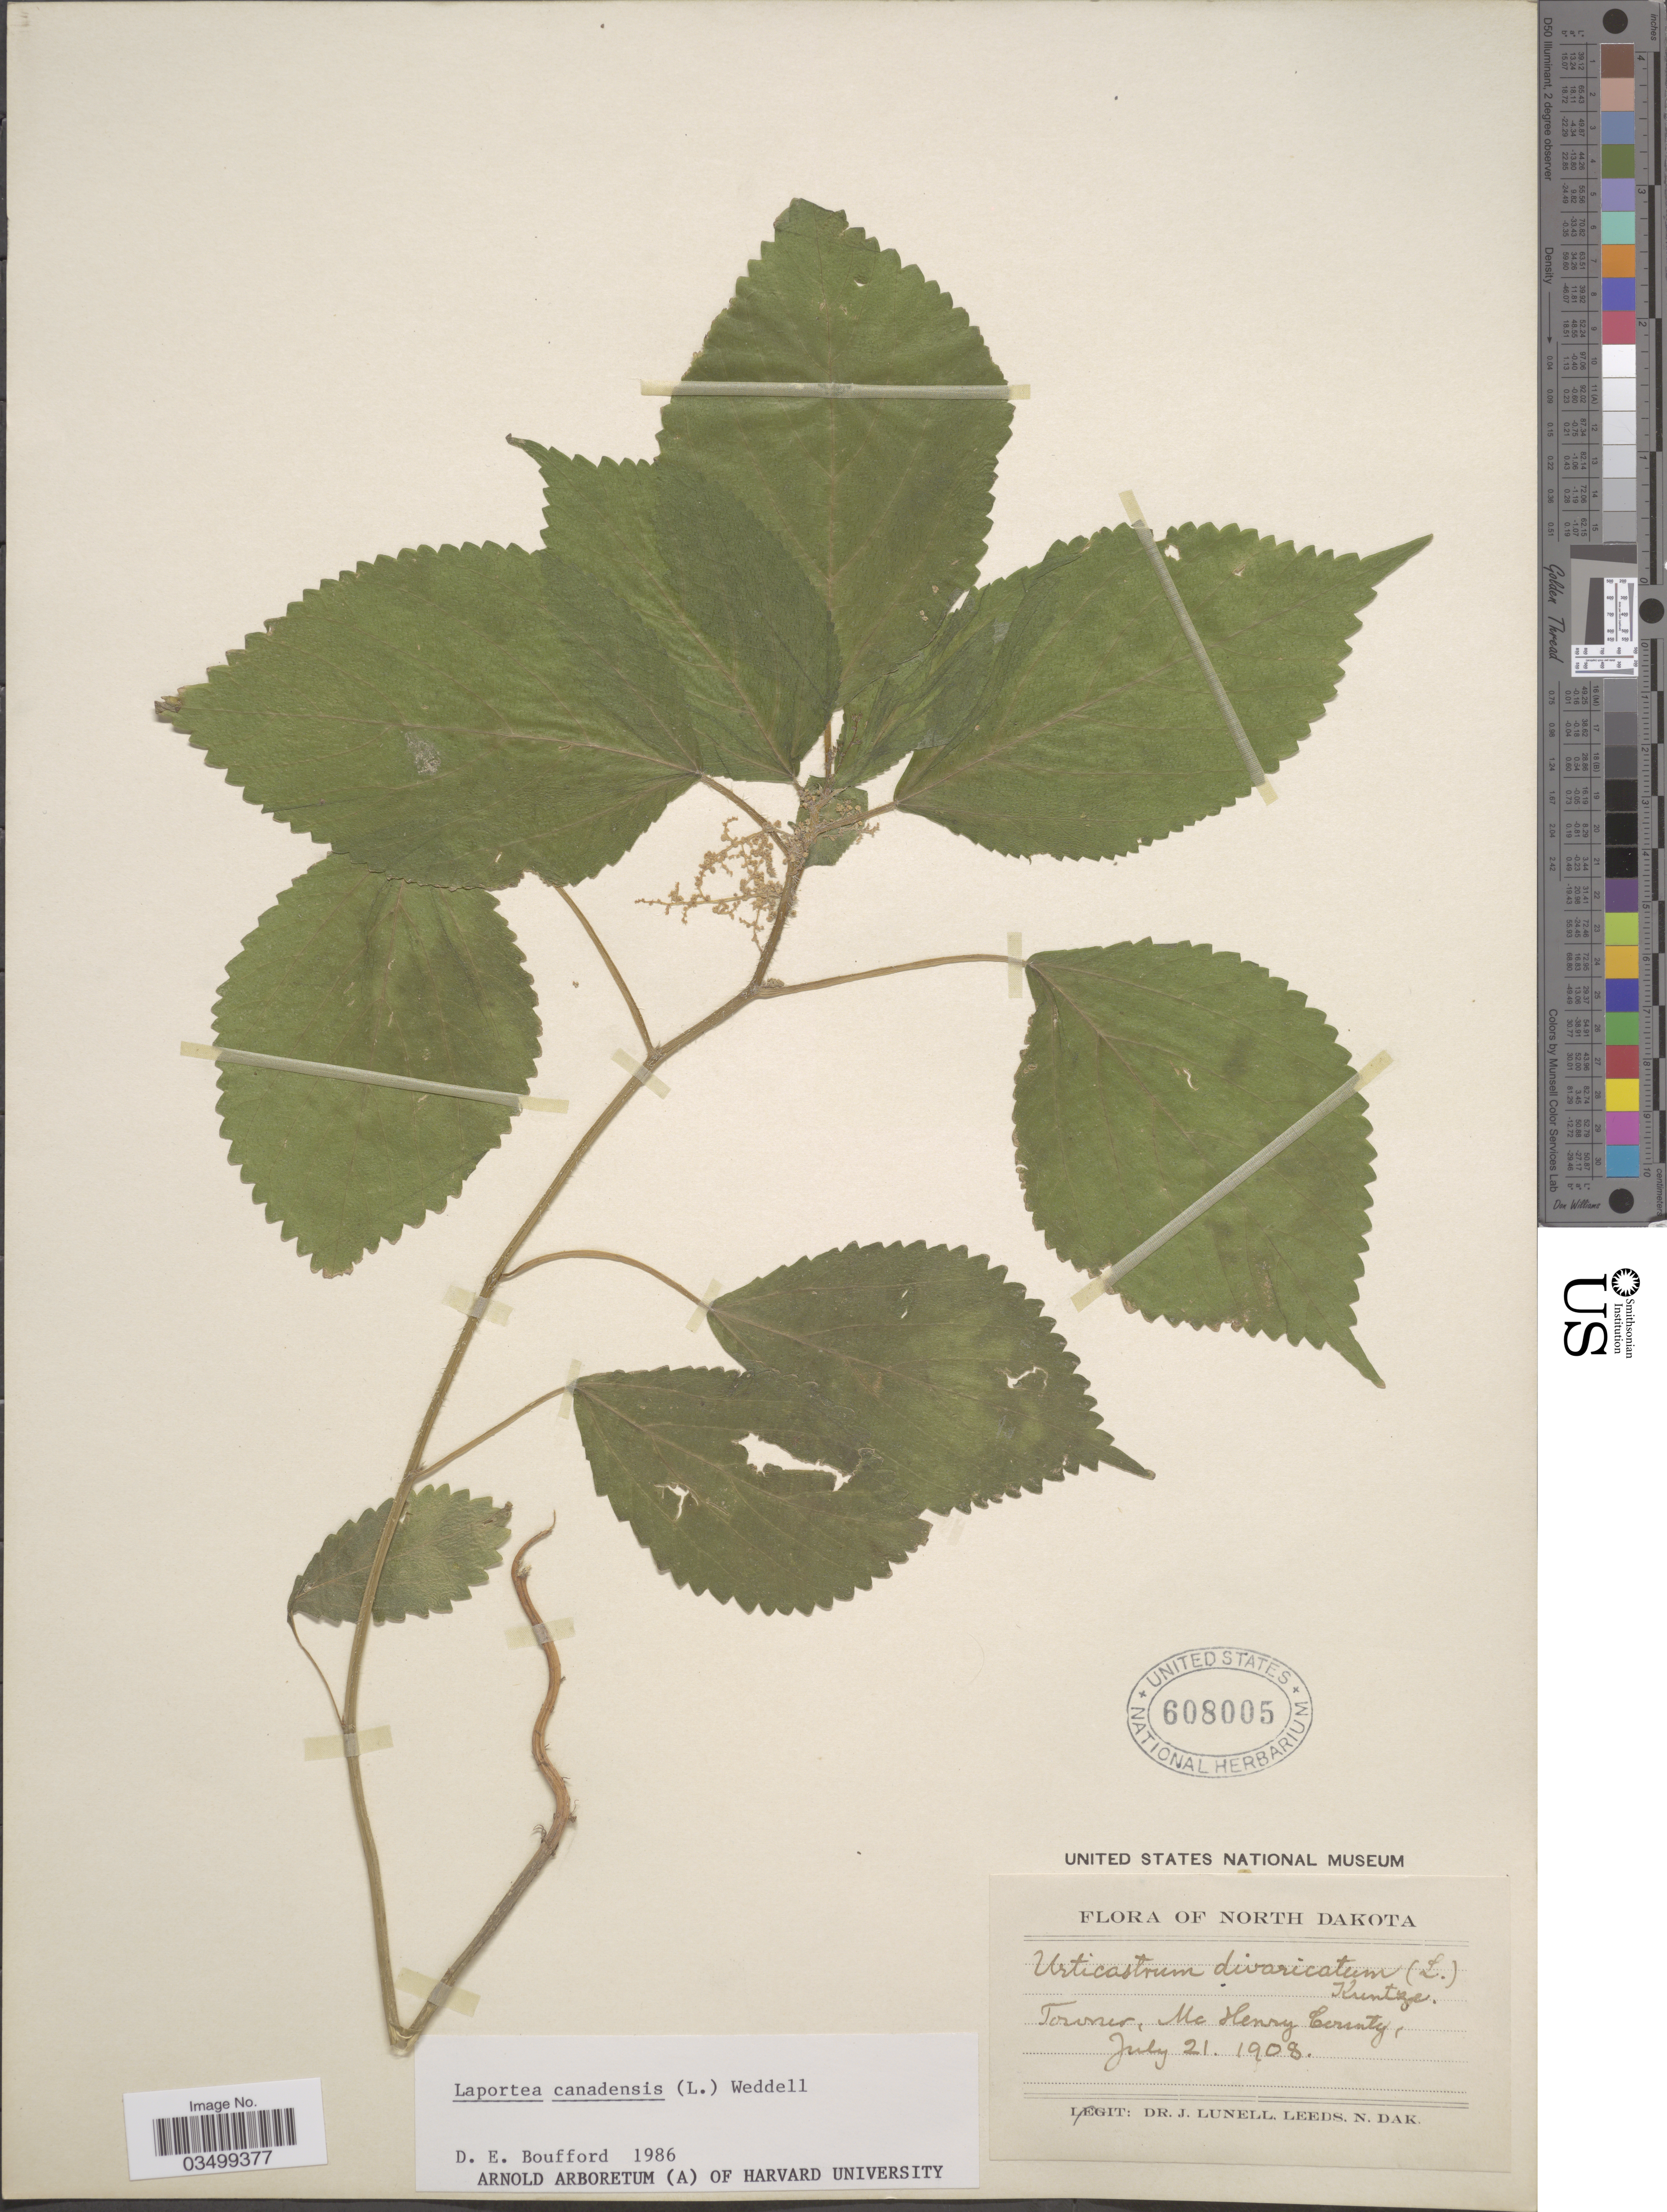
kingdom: Plantae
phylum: Tracheophyta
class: Magnoliopsida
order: Rosales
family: Urticaceae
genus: Laportea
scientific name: Laportea canadensis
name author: (L.) Wedd.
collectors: J. Lunell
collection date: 1908-07-21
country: United States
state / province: North Dakota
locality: Towner, Mc Henry County.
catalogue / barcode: US 608005